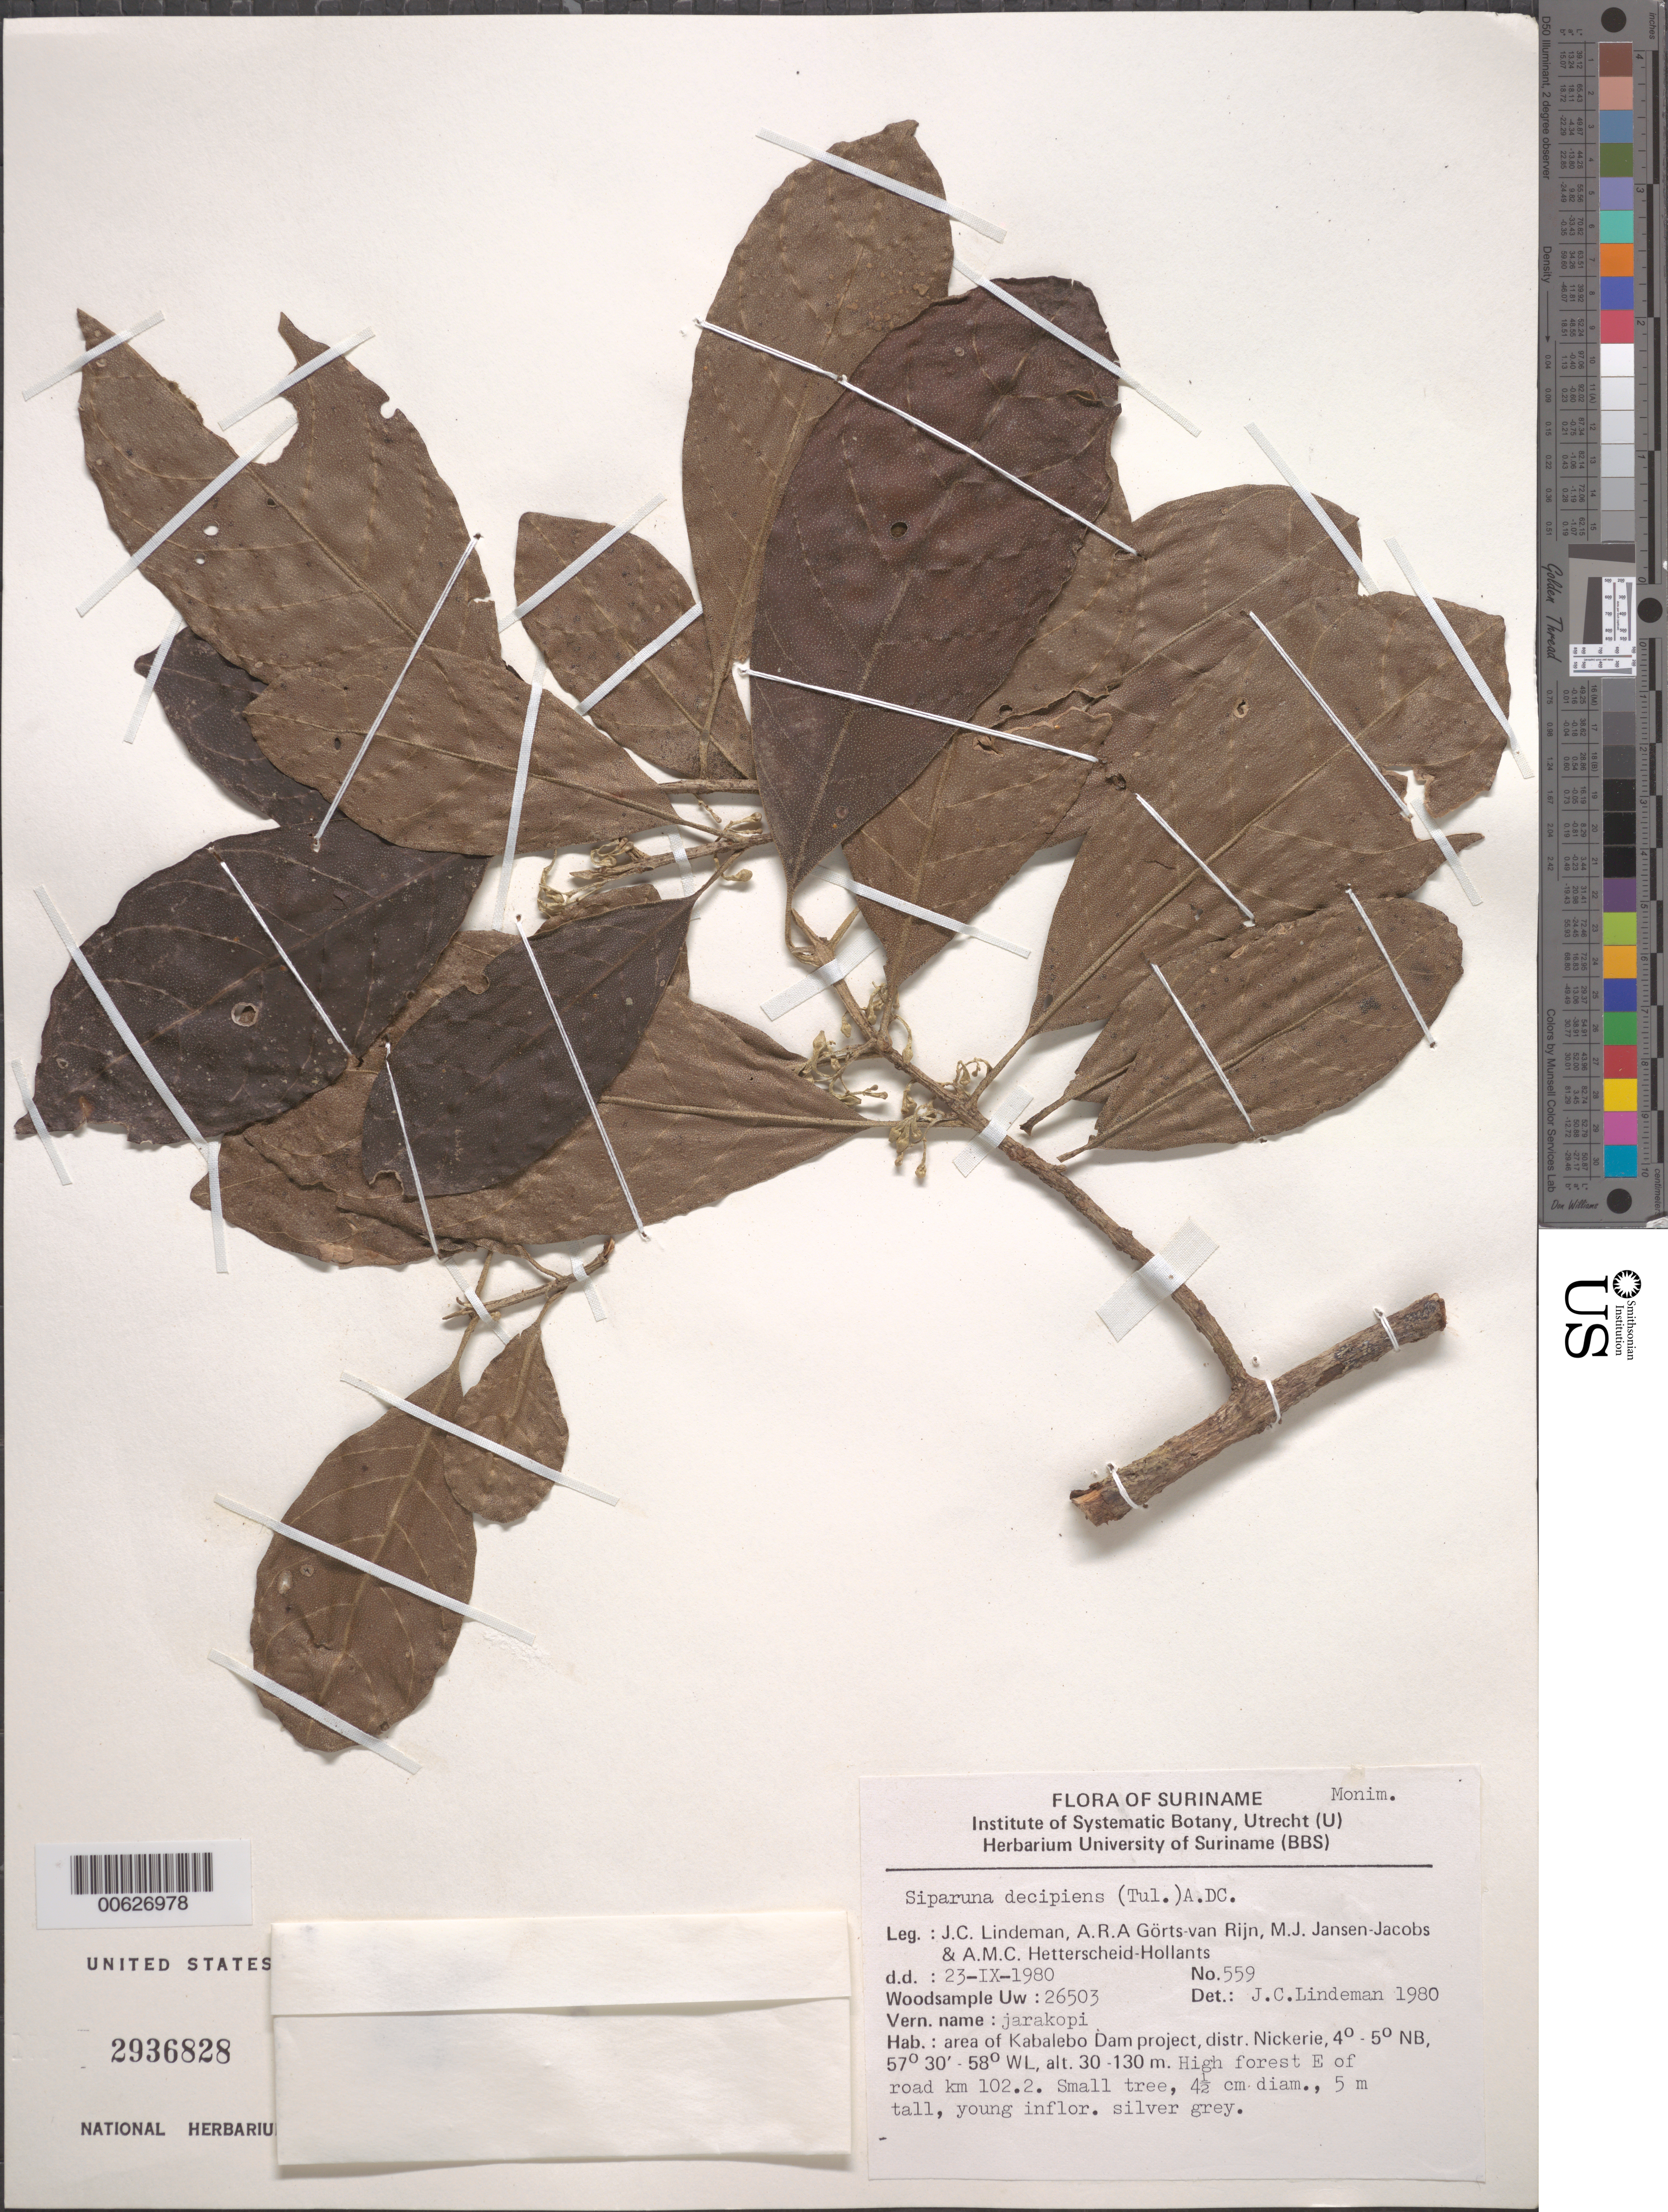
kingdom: Plantae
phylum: Tracheophyta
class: Magnoliopsida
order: Laurales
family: Siparunaceae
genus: Siparuna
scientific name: Siparuna decipiens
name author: (Tul.) A. DC.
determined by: Lindeman, J. C.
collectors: J. C. Lindeman, A. .R. A. Görts-van Rijn, M. J. Jansen-Jacobs & A. Hetterscheid-Hollants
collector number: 80 559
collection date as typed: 23-Sep-80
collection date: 1980-09-23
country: Suriname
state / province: Nickerie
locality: Kabalebo Dam project area, E of road, km 102.2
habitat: High forest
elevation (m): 30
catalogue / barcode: US 2936828